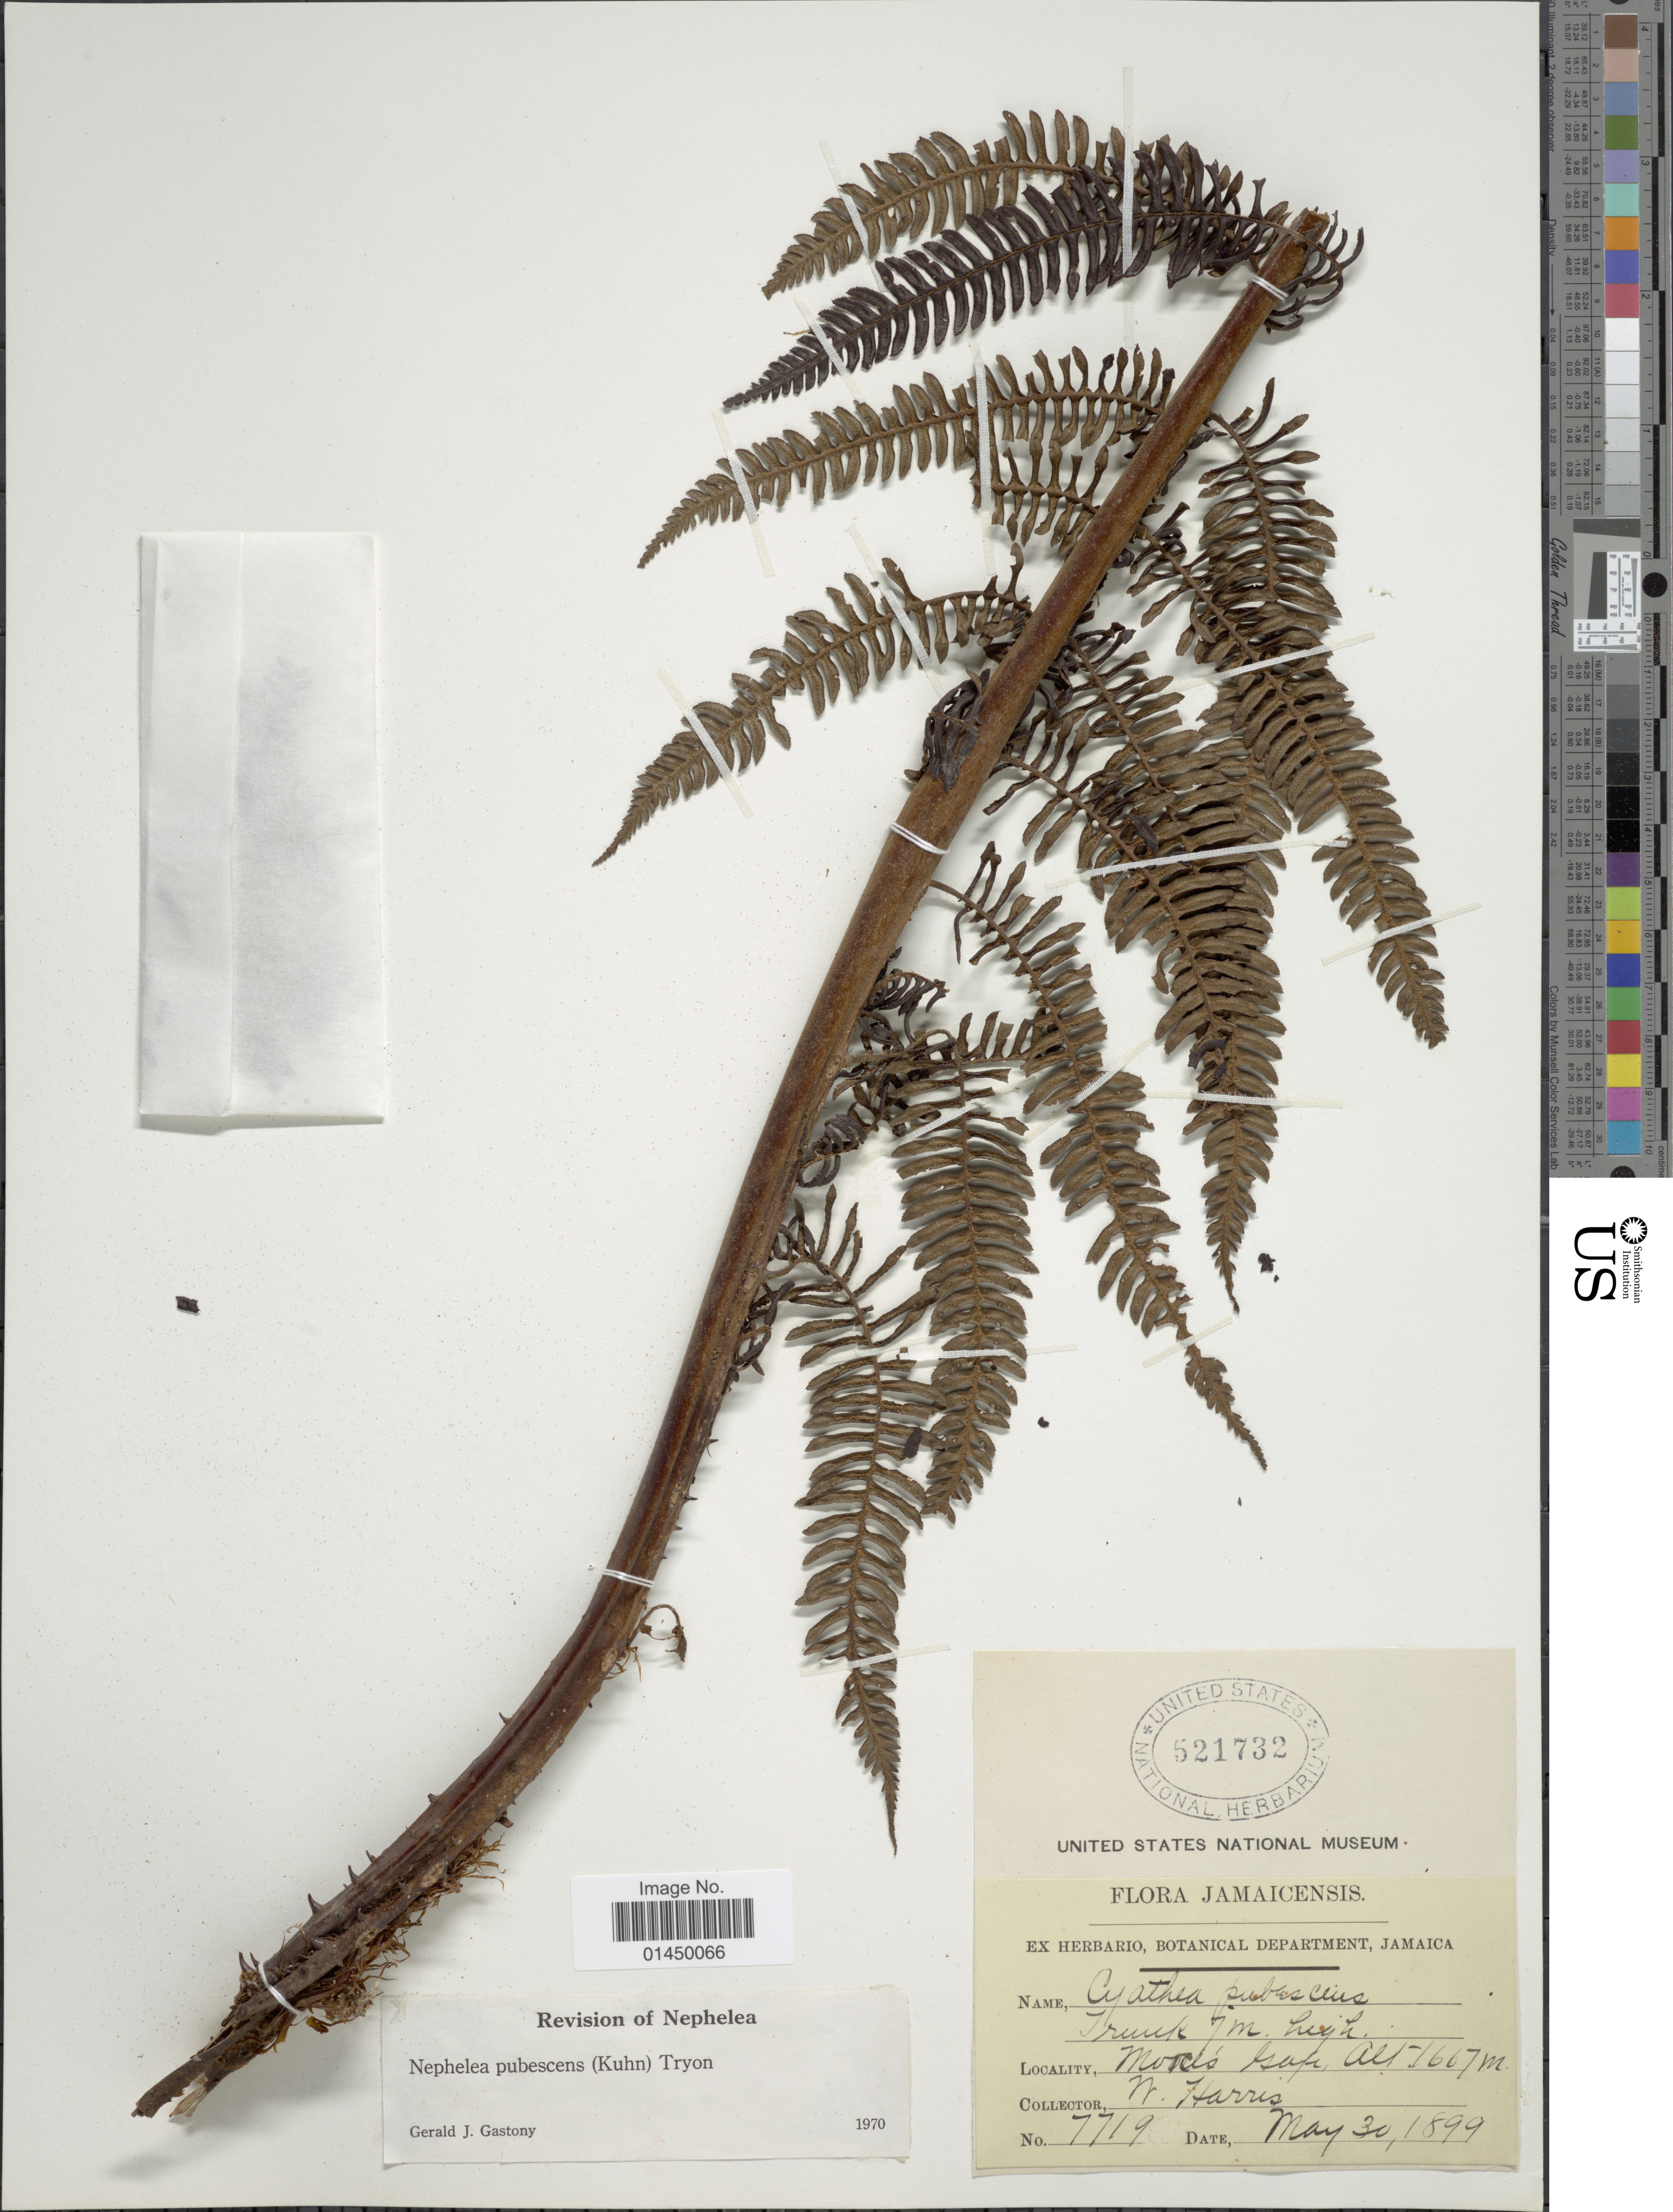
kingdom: Plantae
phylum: Tracheophyta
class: Polypodiopsida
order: Cyatheales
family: Cyatheaceae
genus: Cyathea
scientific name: Cyathea bipinnatifida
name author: (Baker) Domin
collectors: W. Harris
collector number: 7719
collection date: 1899-05-30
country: Jamaica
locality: Jamaicensis, Morce's Gap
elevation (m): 1667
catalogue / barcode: US 521732